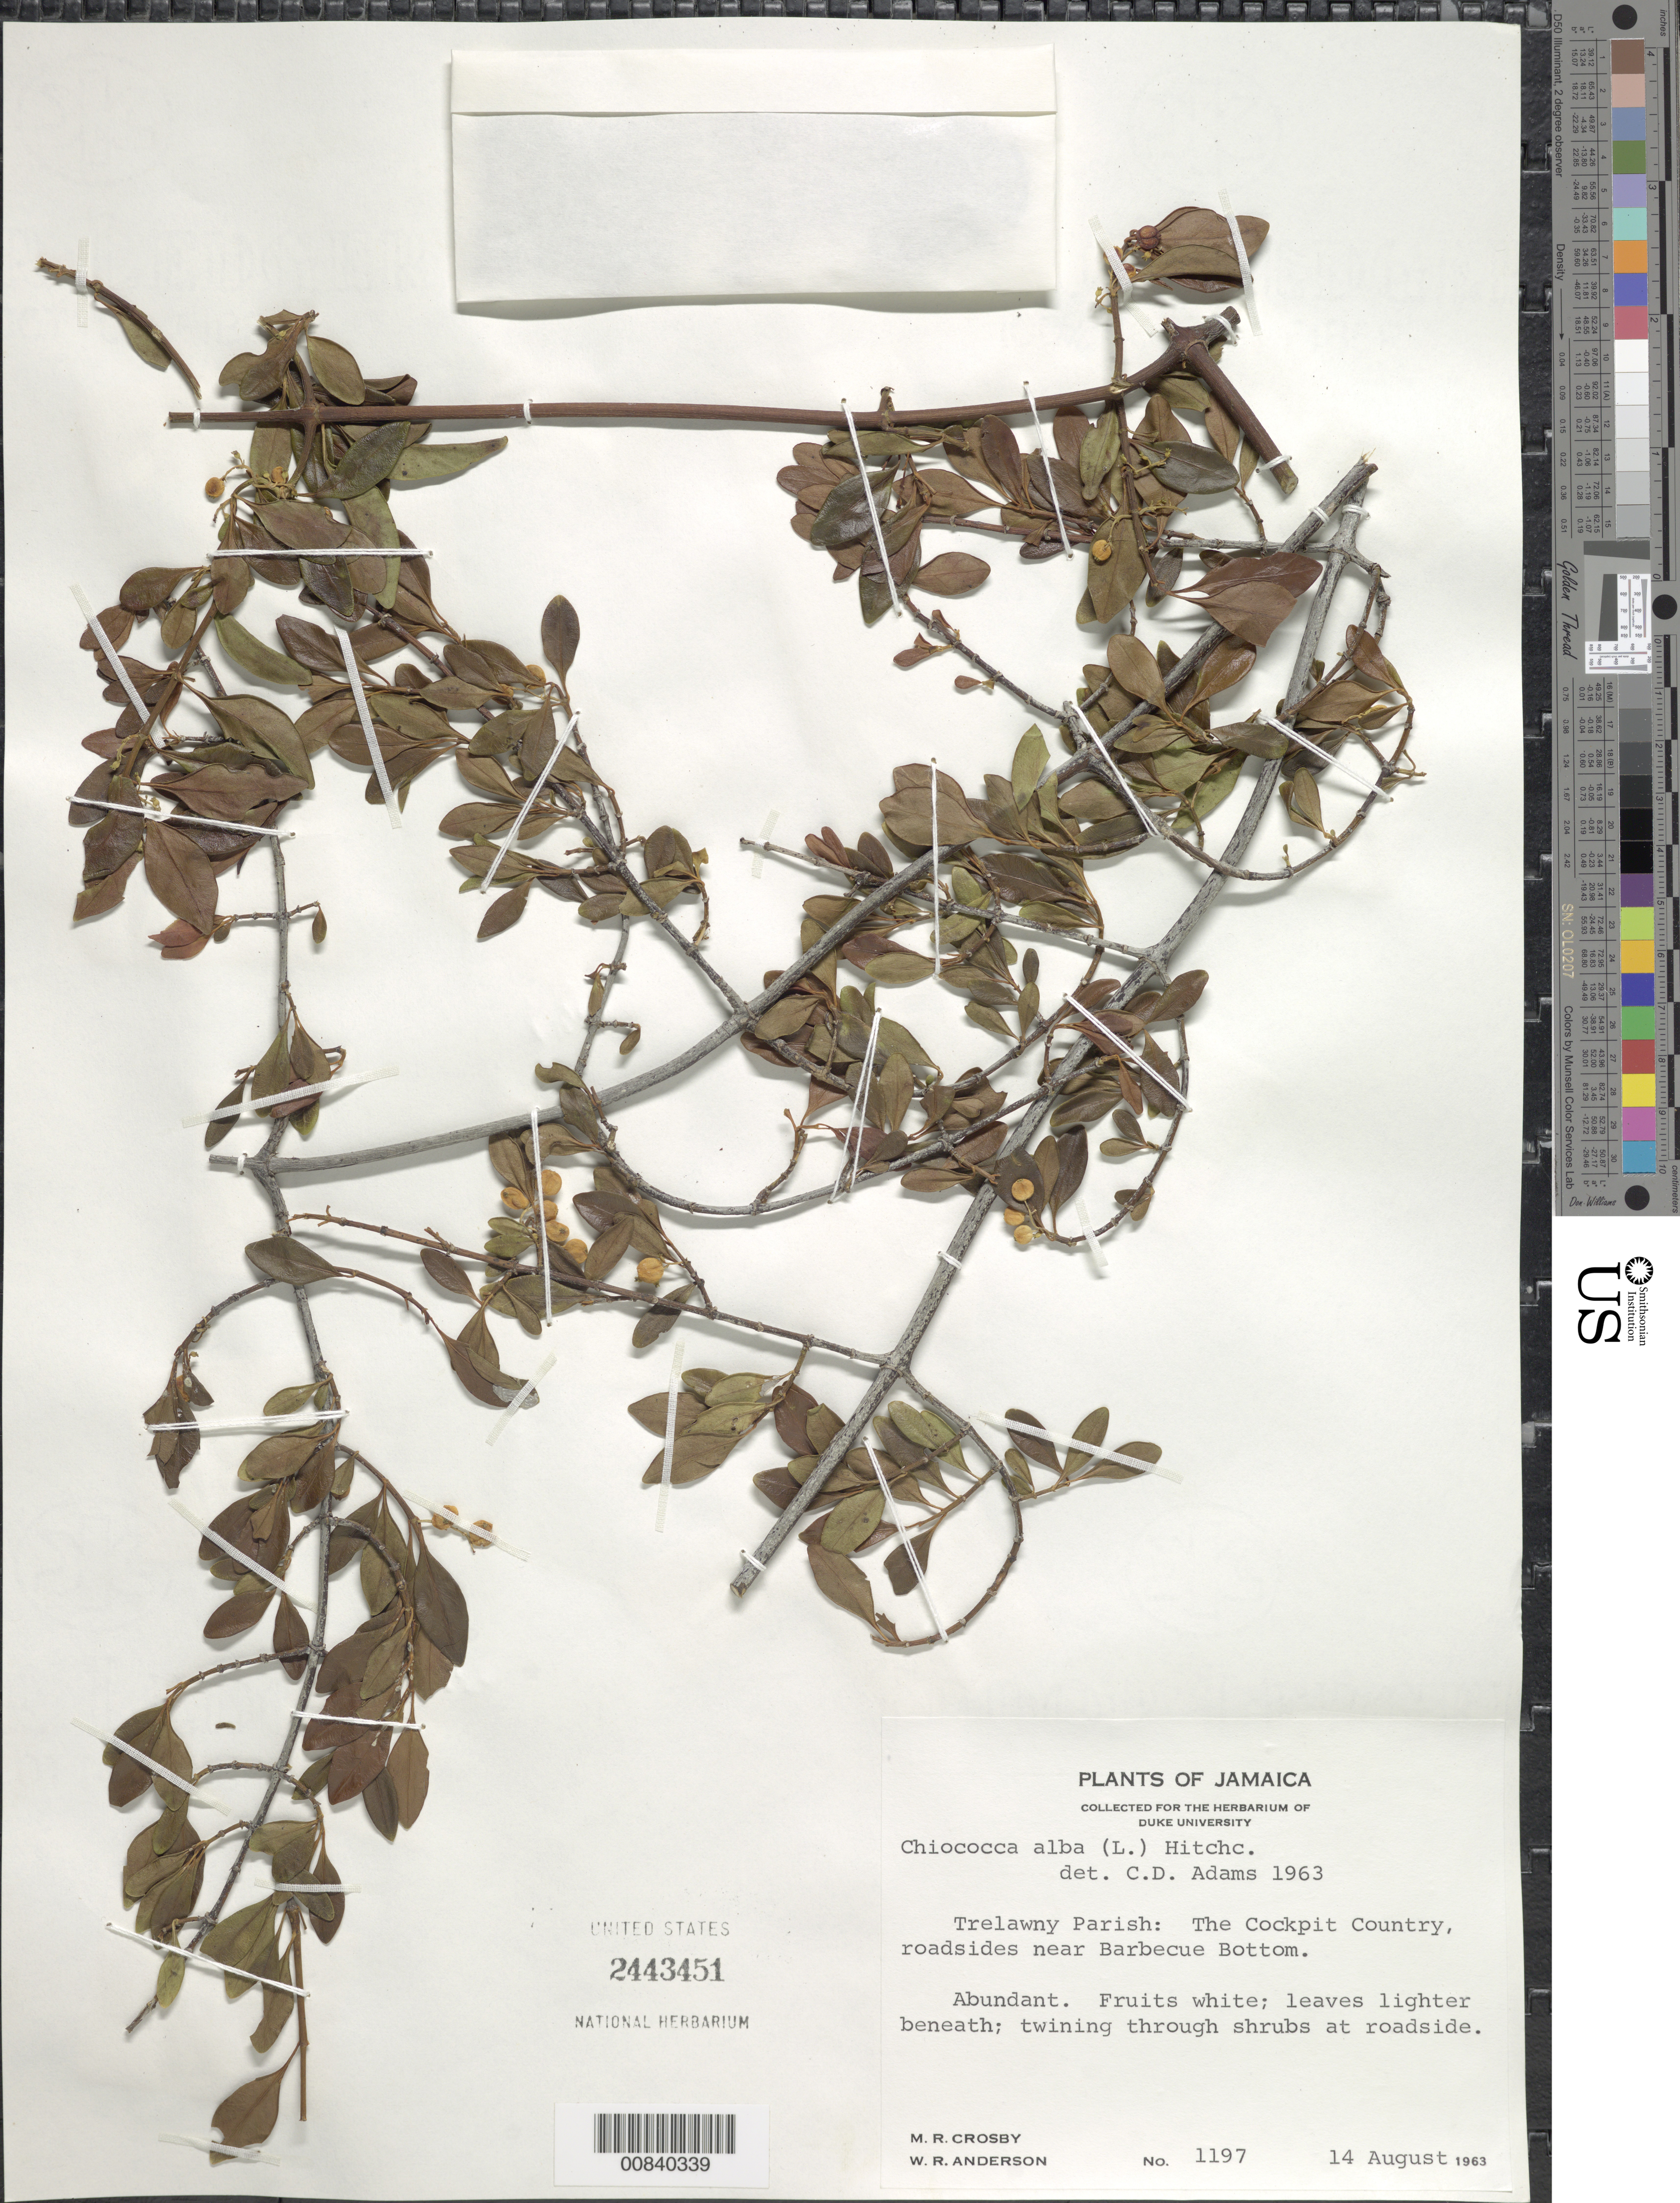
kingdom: Plantae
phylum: Tracheophyta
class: Magnoliopsida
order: Gentianales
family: Rubiaceae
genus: Chiococca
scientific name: Chiococca alba subsp. alba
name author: (L.) Hitchc.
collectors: M. R. Crosby & W. R. Anderson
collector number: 1197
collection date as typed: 14 Aug 1963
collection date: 1963-08-14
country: Jamaica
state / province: Trelawny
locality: The Cockpit Country. Roadsides near Barbecue Bottom.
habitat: Twining through shrubs at roadside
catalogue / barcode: US 2443451